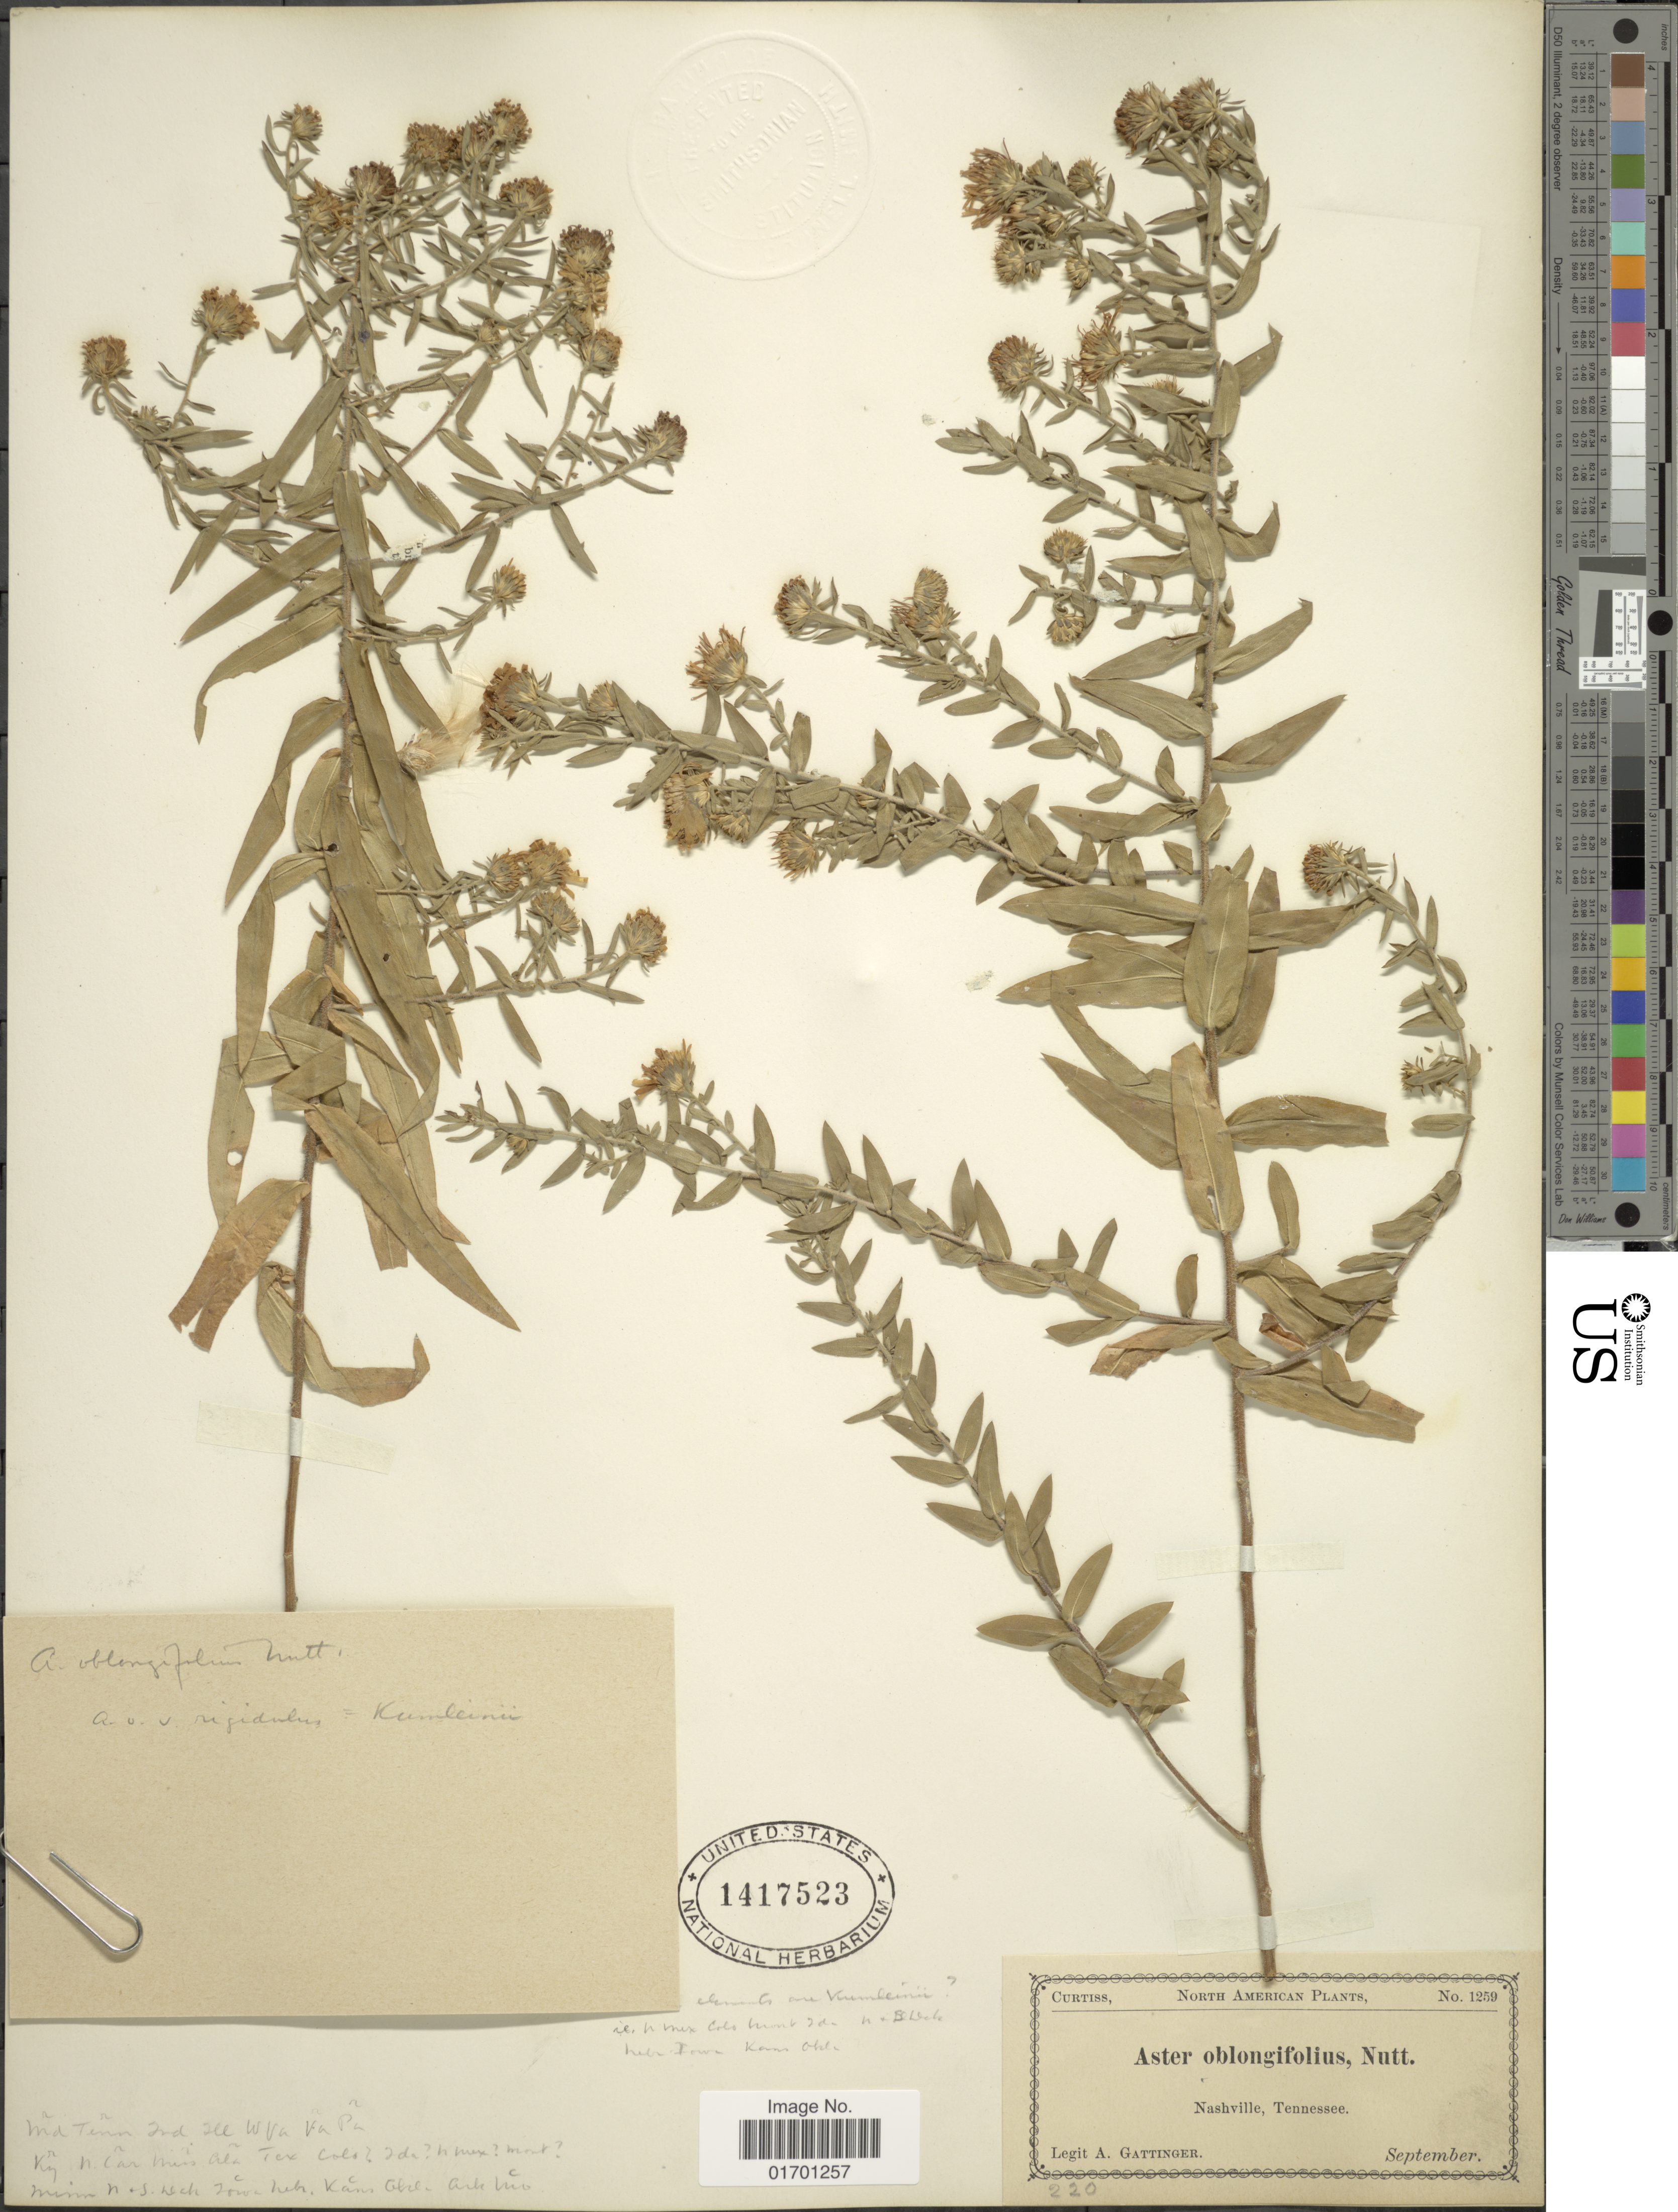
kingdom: Plantae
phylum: Tracheophyta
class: Magnoliopsida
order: Asterales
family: Asteraceae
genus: Symphyotrichum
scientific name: Symphyotrichum oblongifolium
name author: (Nutt.) G.L. Nesom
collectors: A. Gattinger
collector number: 1259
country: United States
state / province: Tennessee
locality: Nashville.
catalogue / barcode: US 1417523